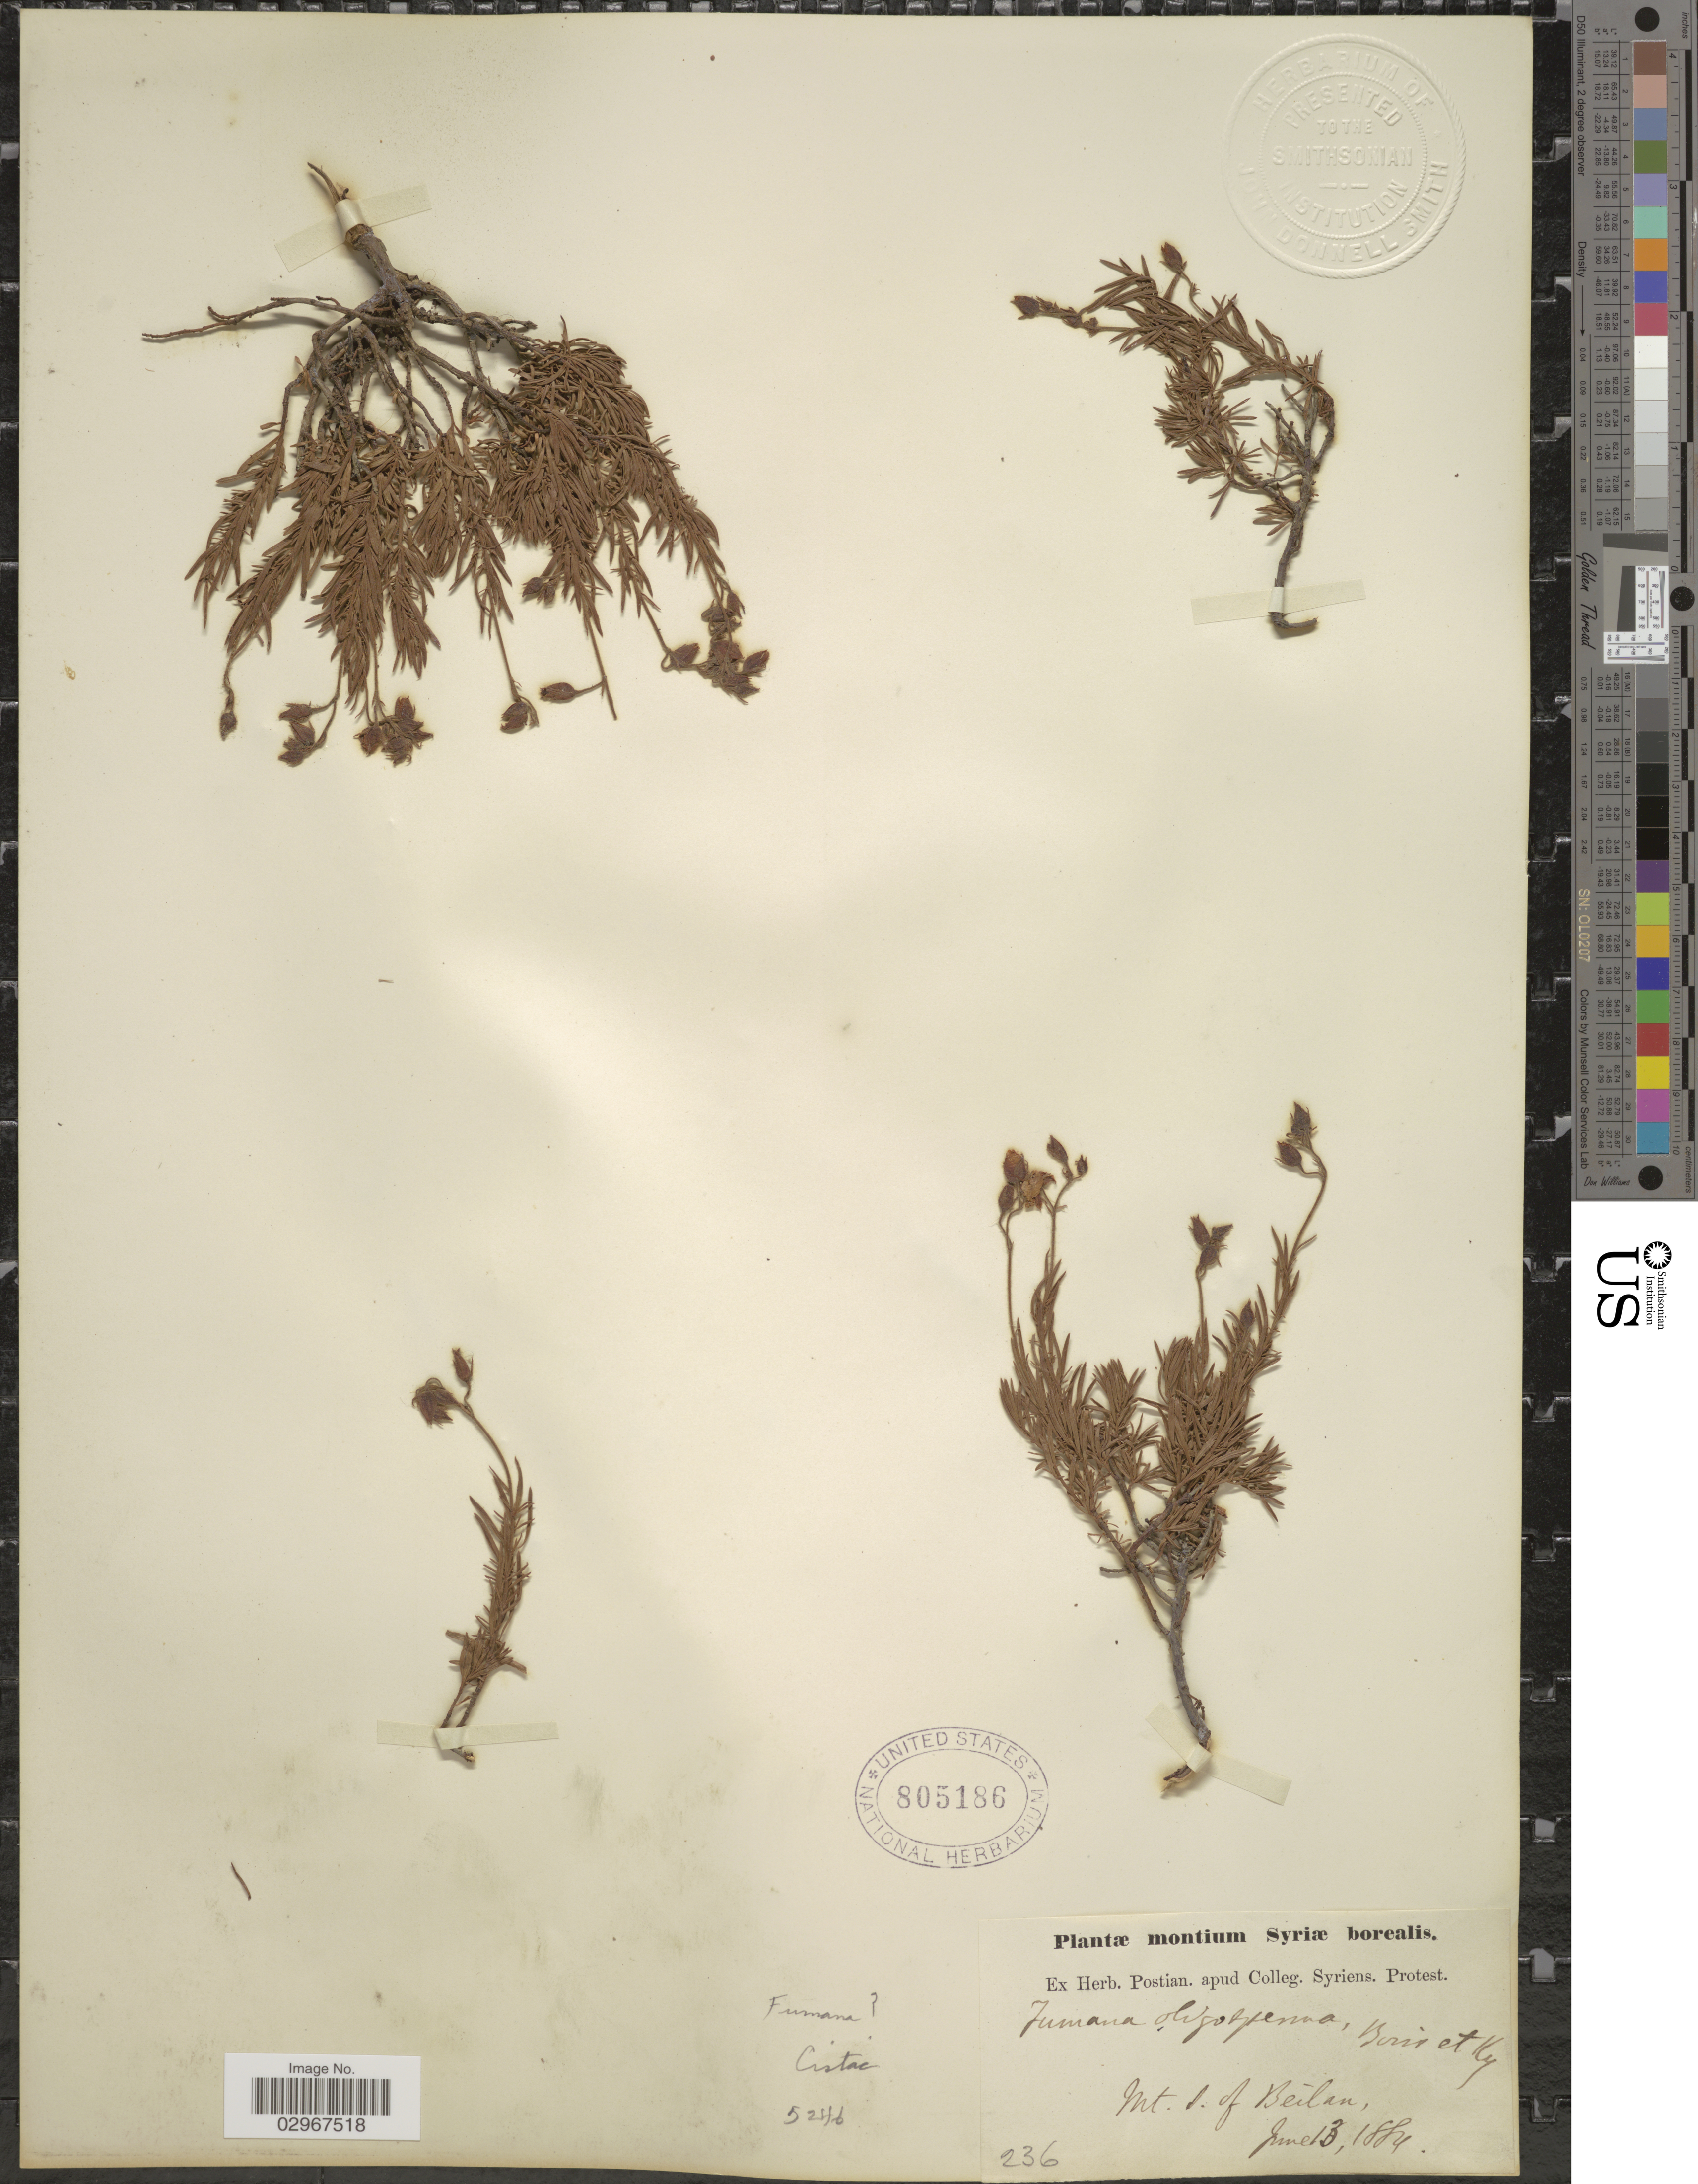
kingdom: Plantae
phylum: Tracheophyta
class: Magnoliopsida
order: Malvales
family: Cistaceae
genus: Fumana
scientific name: Fumana oligosperma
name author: Boiss. & Kotschy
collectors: ex herb. Postian. apud Colleg. Syriens. Protest. USE "Fannie P. A. Shepard" (10308853) AS PRIMARY COLLECTOR INSTEAD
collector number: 236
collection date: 1884-06-13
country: Syria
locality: Montium Syriæ borealis. Mt. s. [interpreted] of Beilan.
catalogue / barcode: US 805186